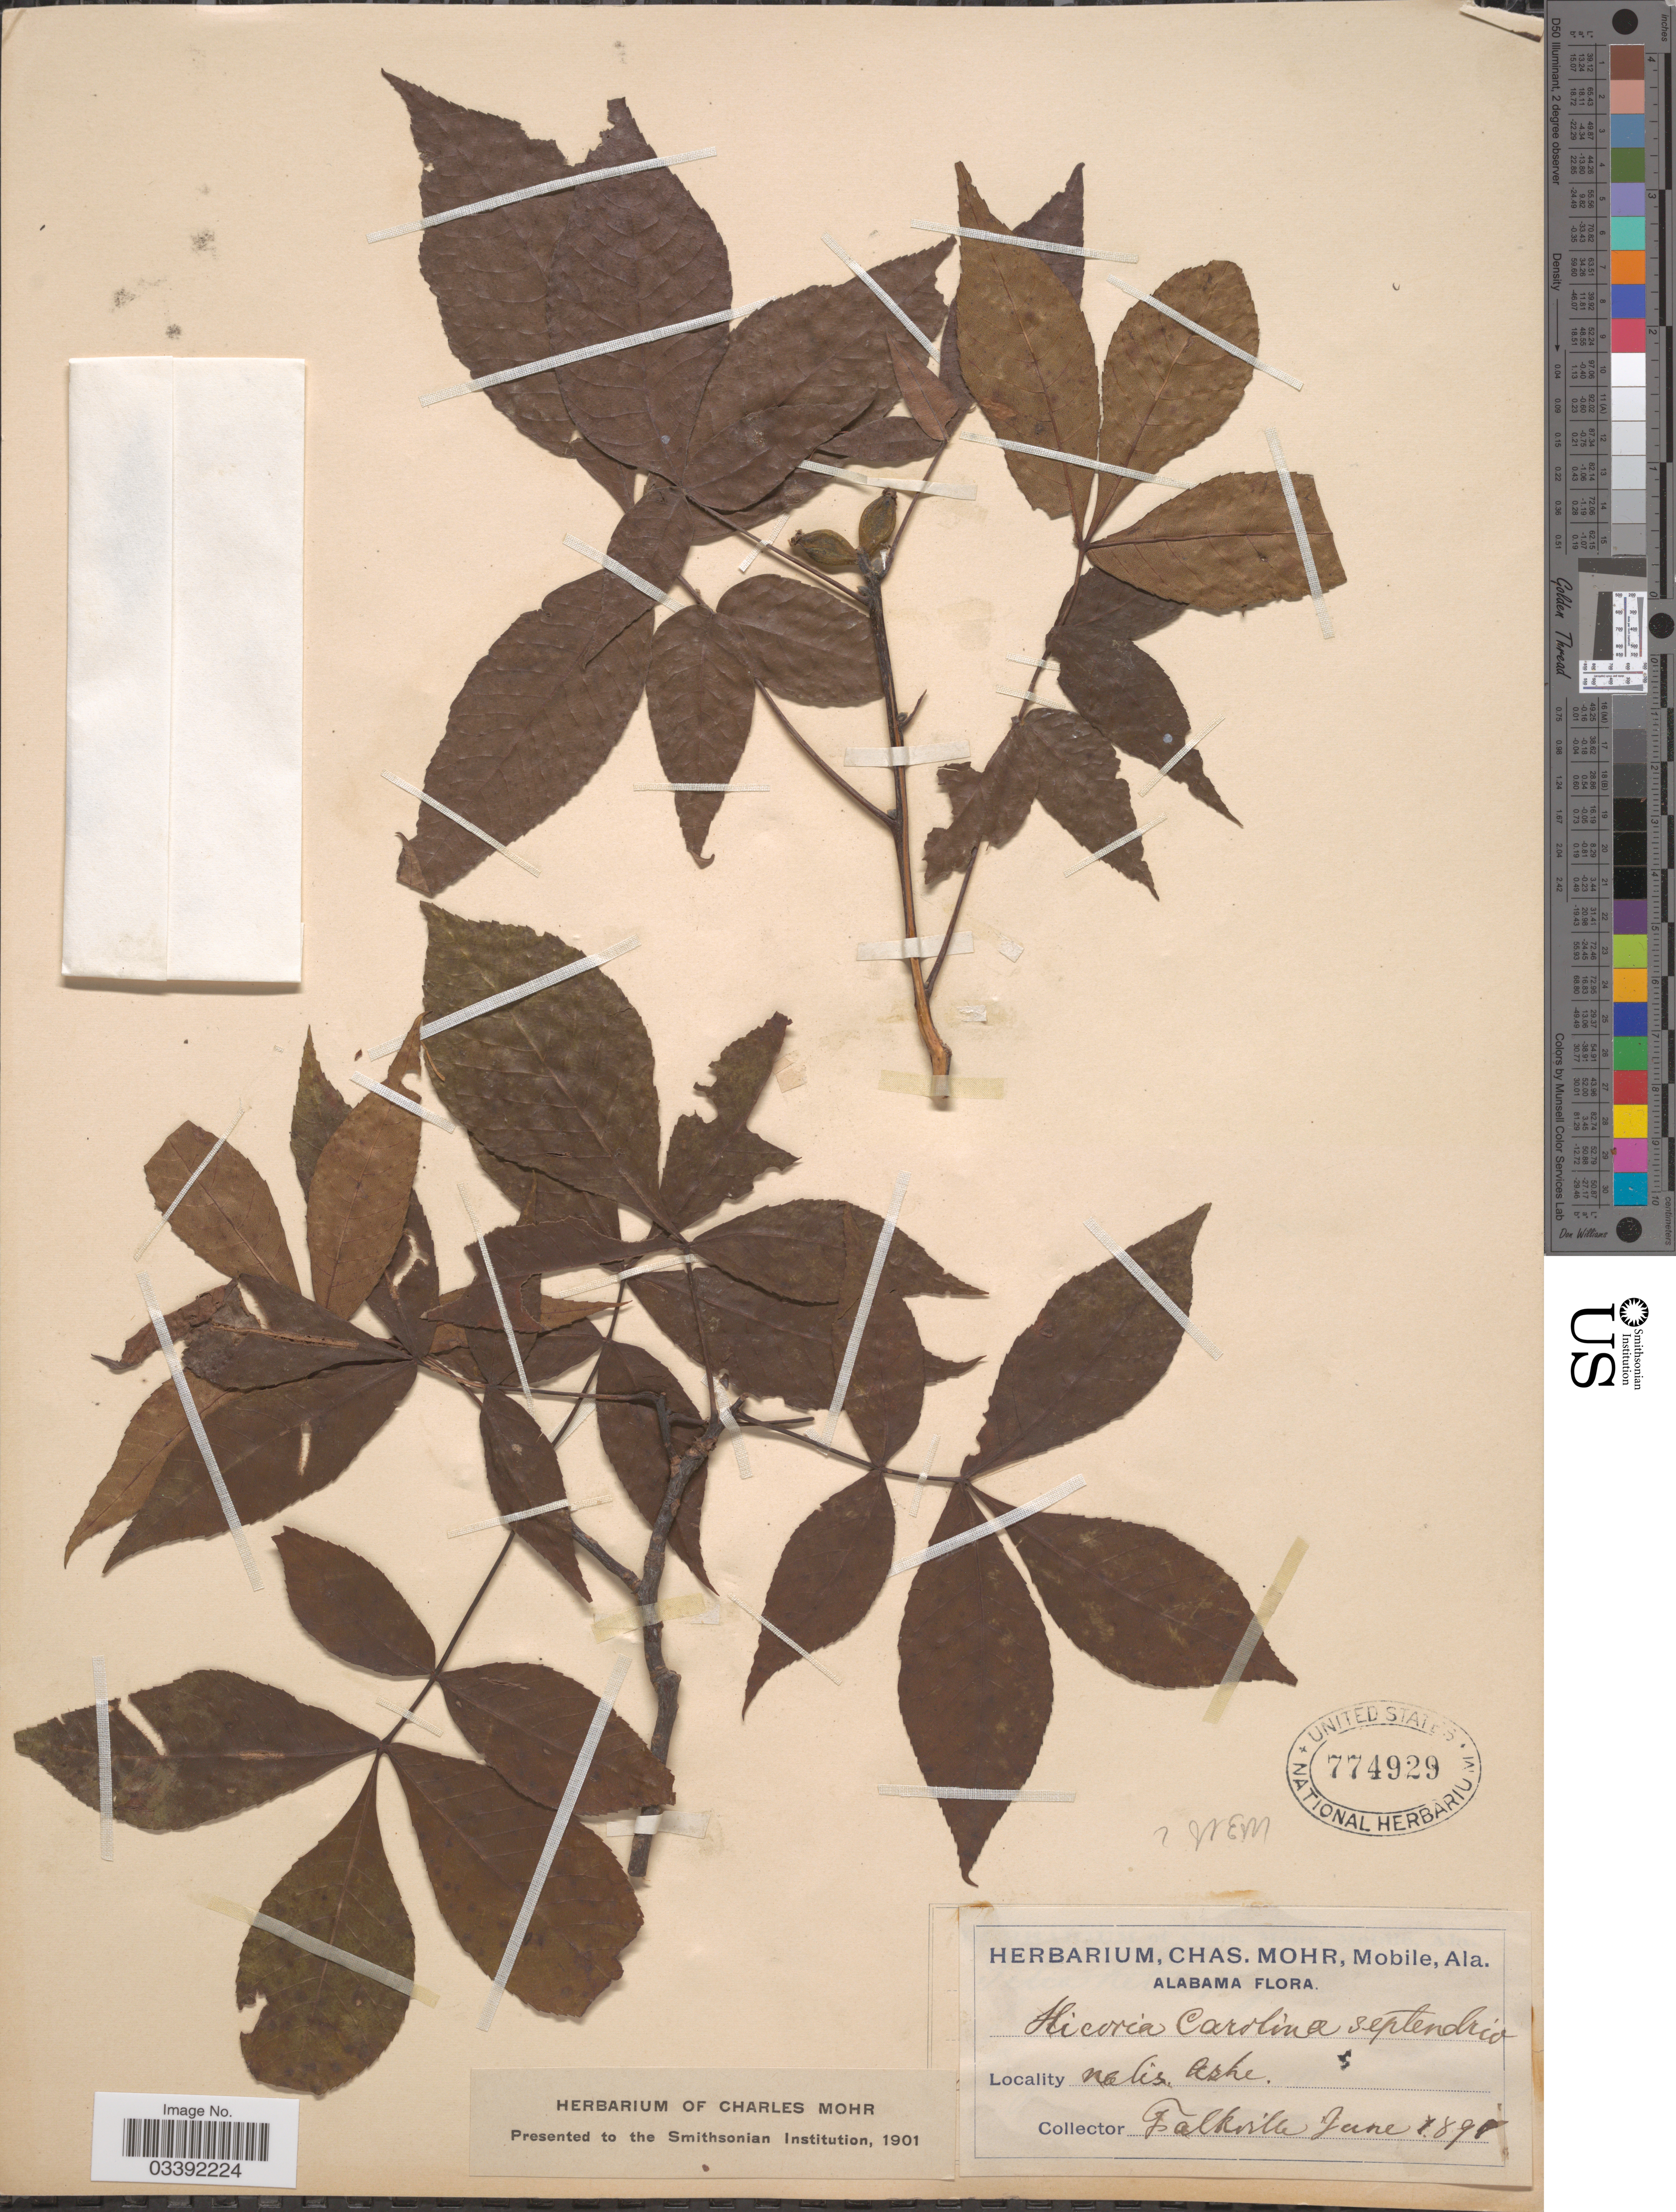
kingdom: Plantae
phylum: Tracheophyta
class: Magnoliopsida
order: Fagales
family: Juglandaceae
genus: Carya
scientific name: Carya ovata var. australis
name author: (Ashe) Little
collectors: ex herb. Charles Mohr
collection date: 1898-06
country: United States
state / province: Alabama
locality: Falkville.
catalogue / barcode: US 774929